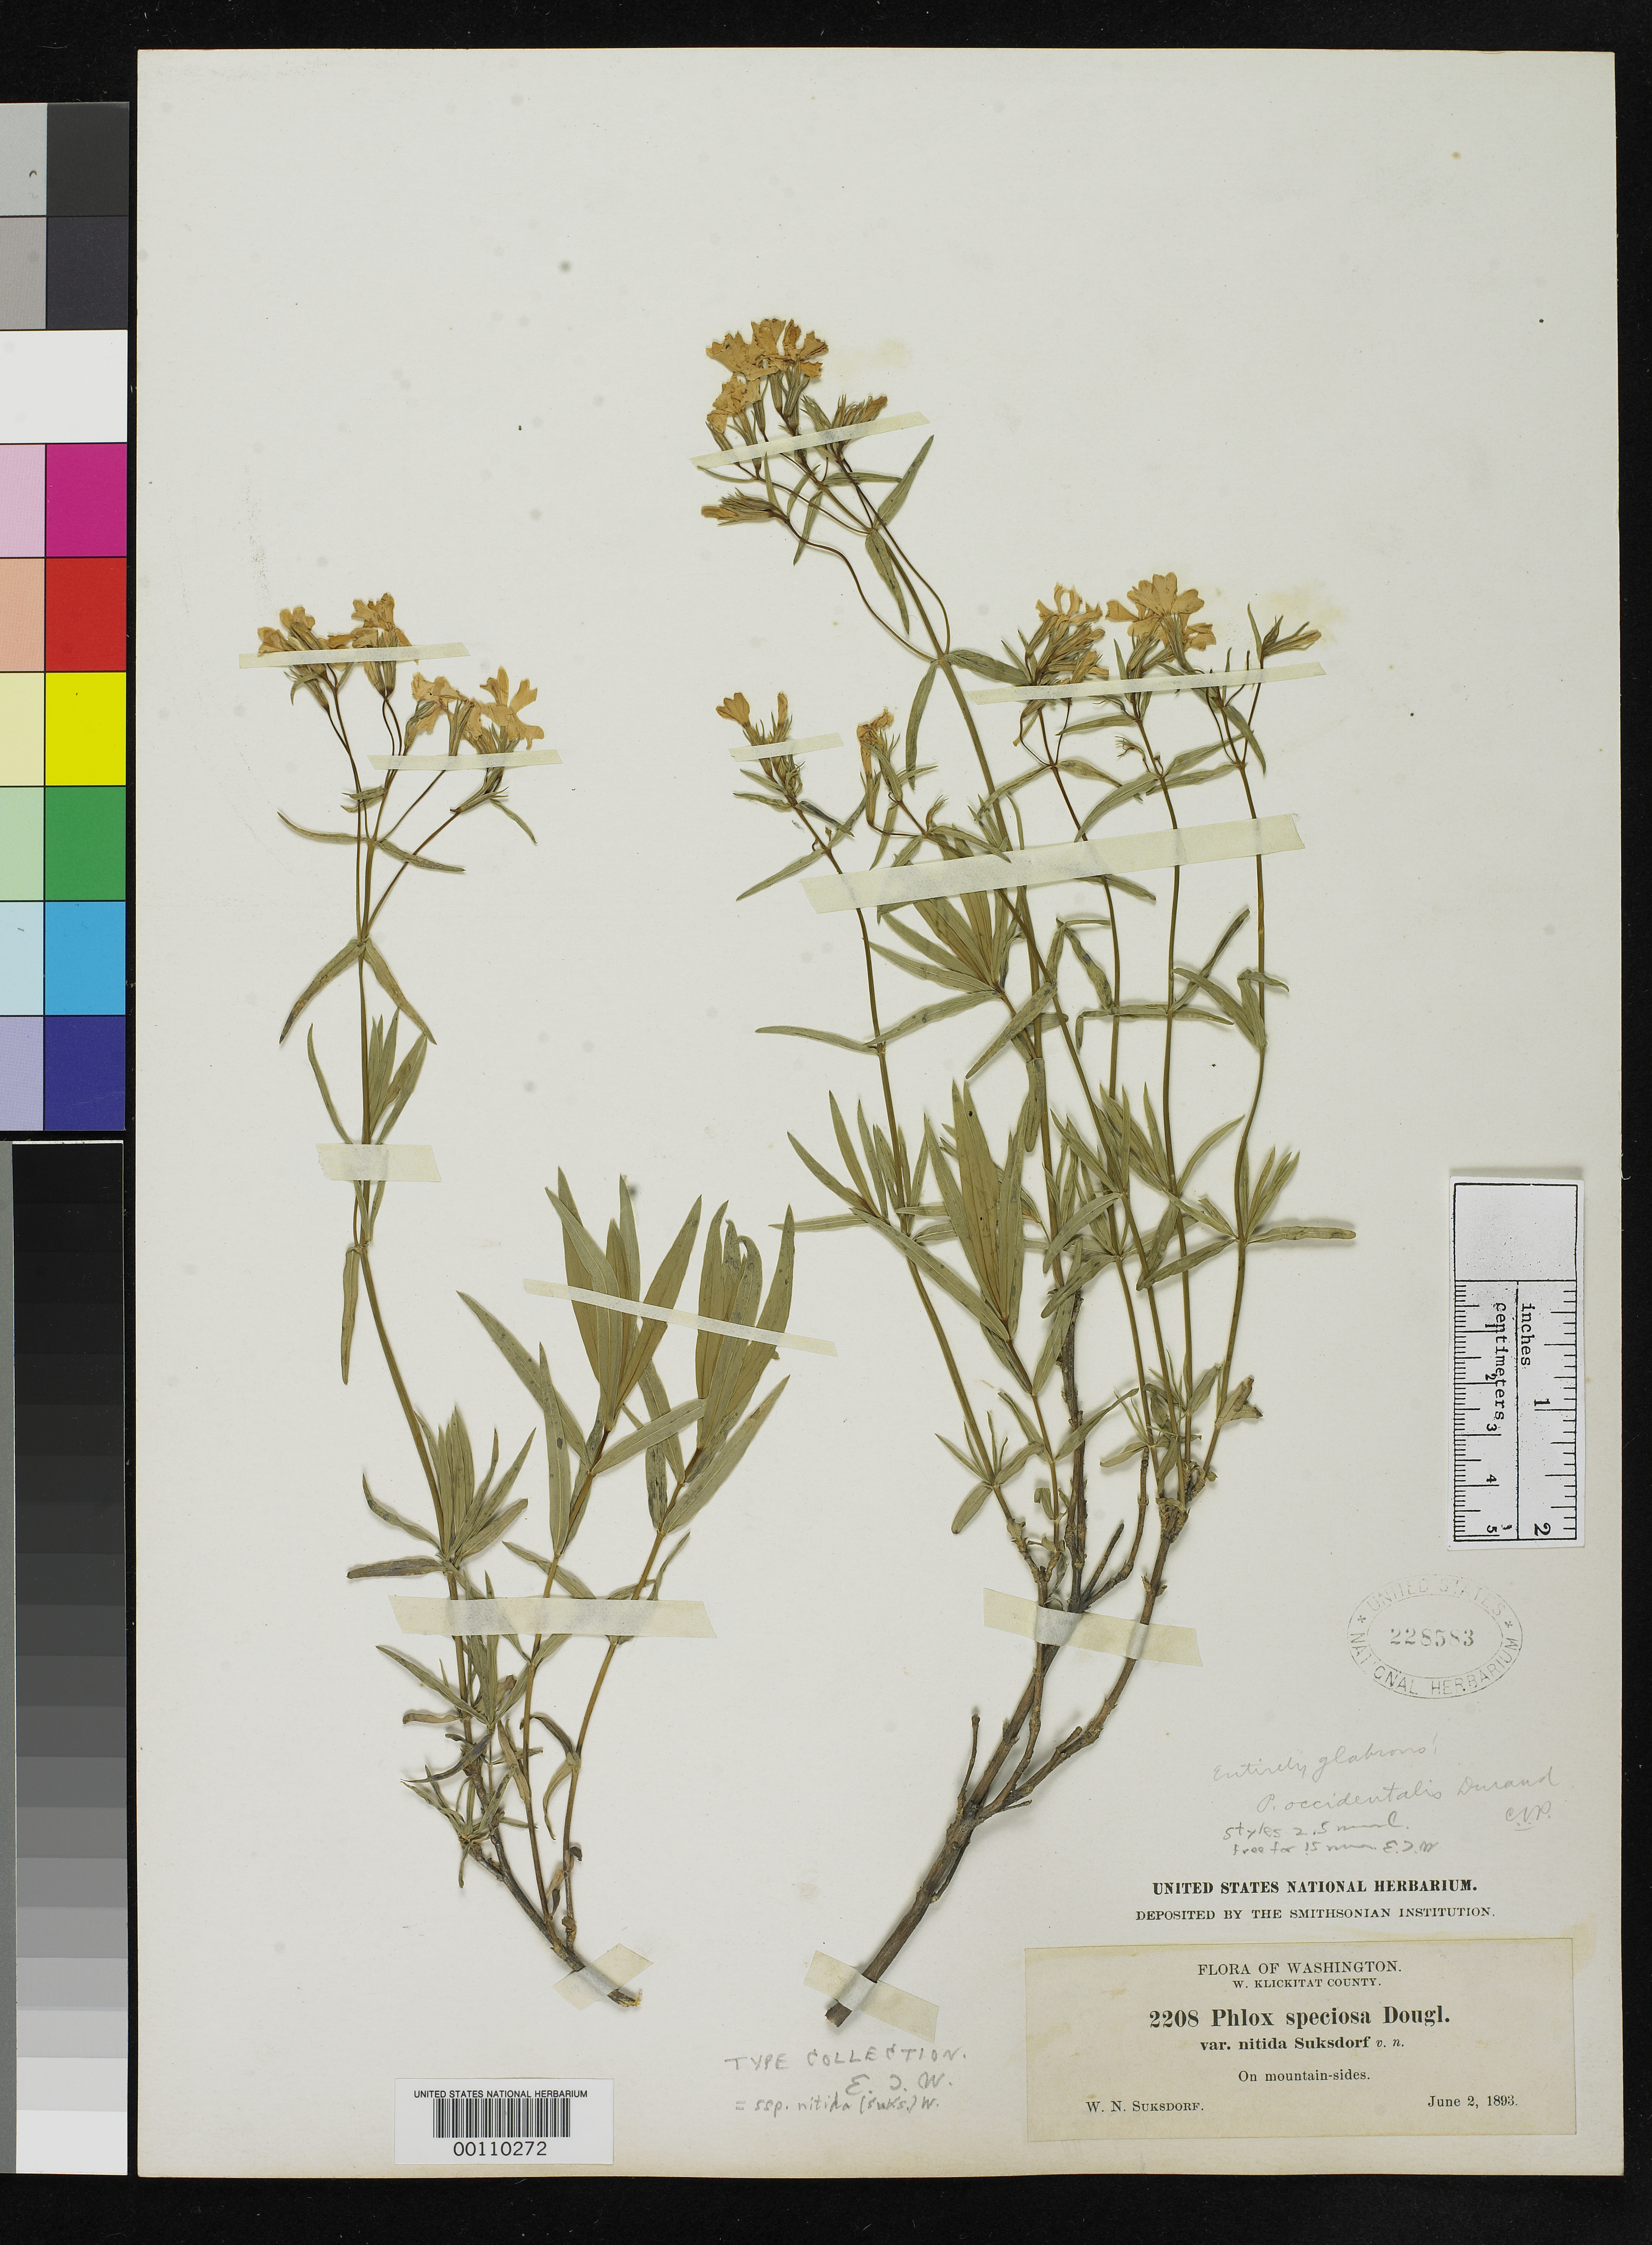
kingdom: Plantae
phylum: Tracheophyta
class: Magnoliopsida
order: Ericales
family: Polemoniaceae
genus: Phlox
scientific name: Phlox speciosa var. nitida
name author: Suksd.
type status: Isotype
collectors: W. N. Suksdorf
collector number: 2208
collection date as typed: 02 Jun 1893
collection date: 1893-06-02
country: United States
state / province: Washington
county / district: Klickitat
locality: Banks of Columbia River.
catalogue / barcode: US 228583